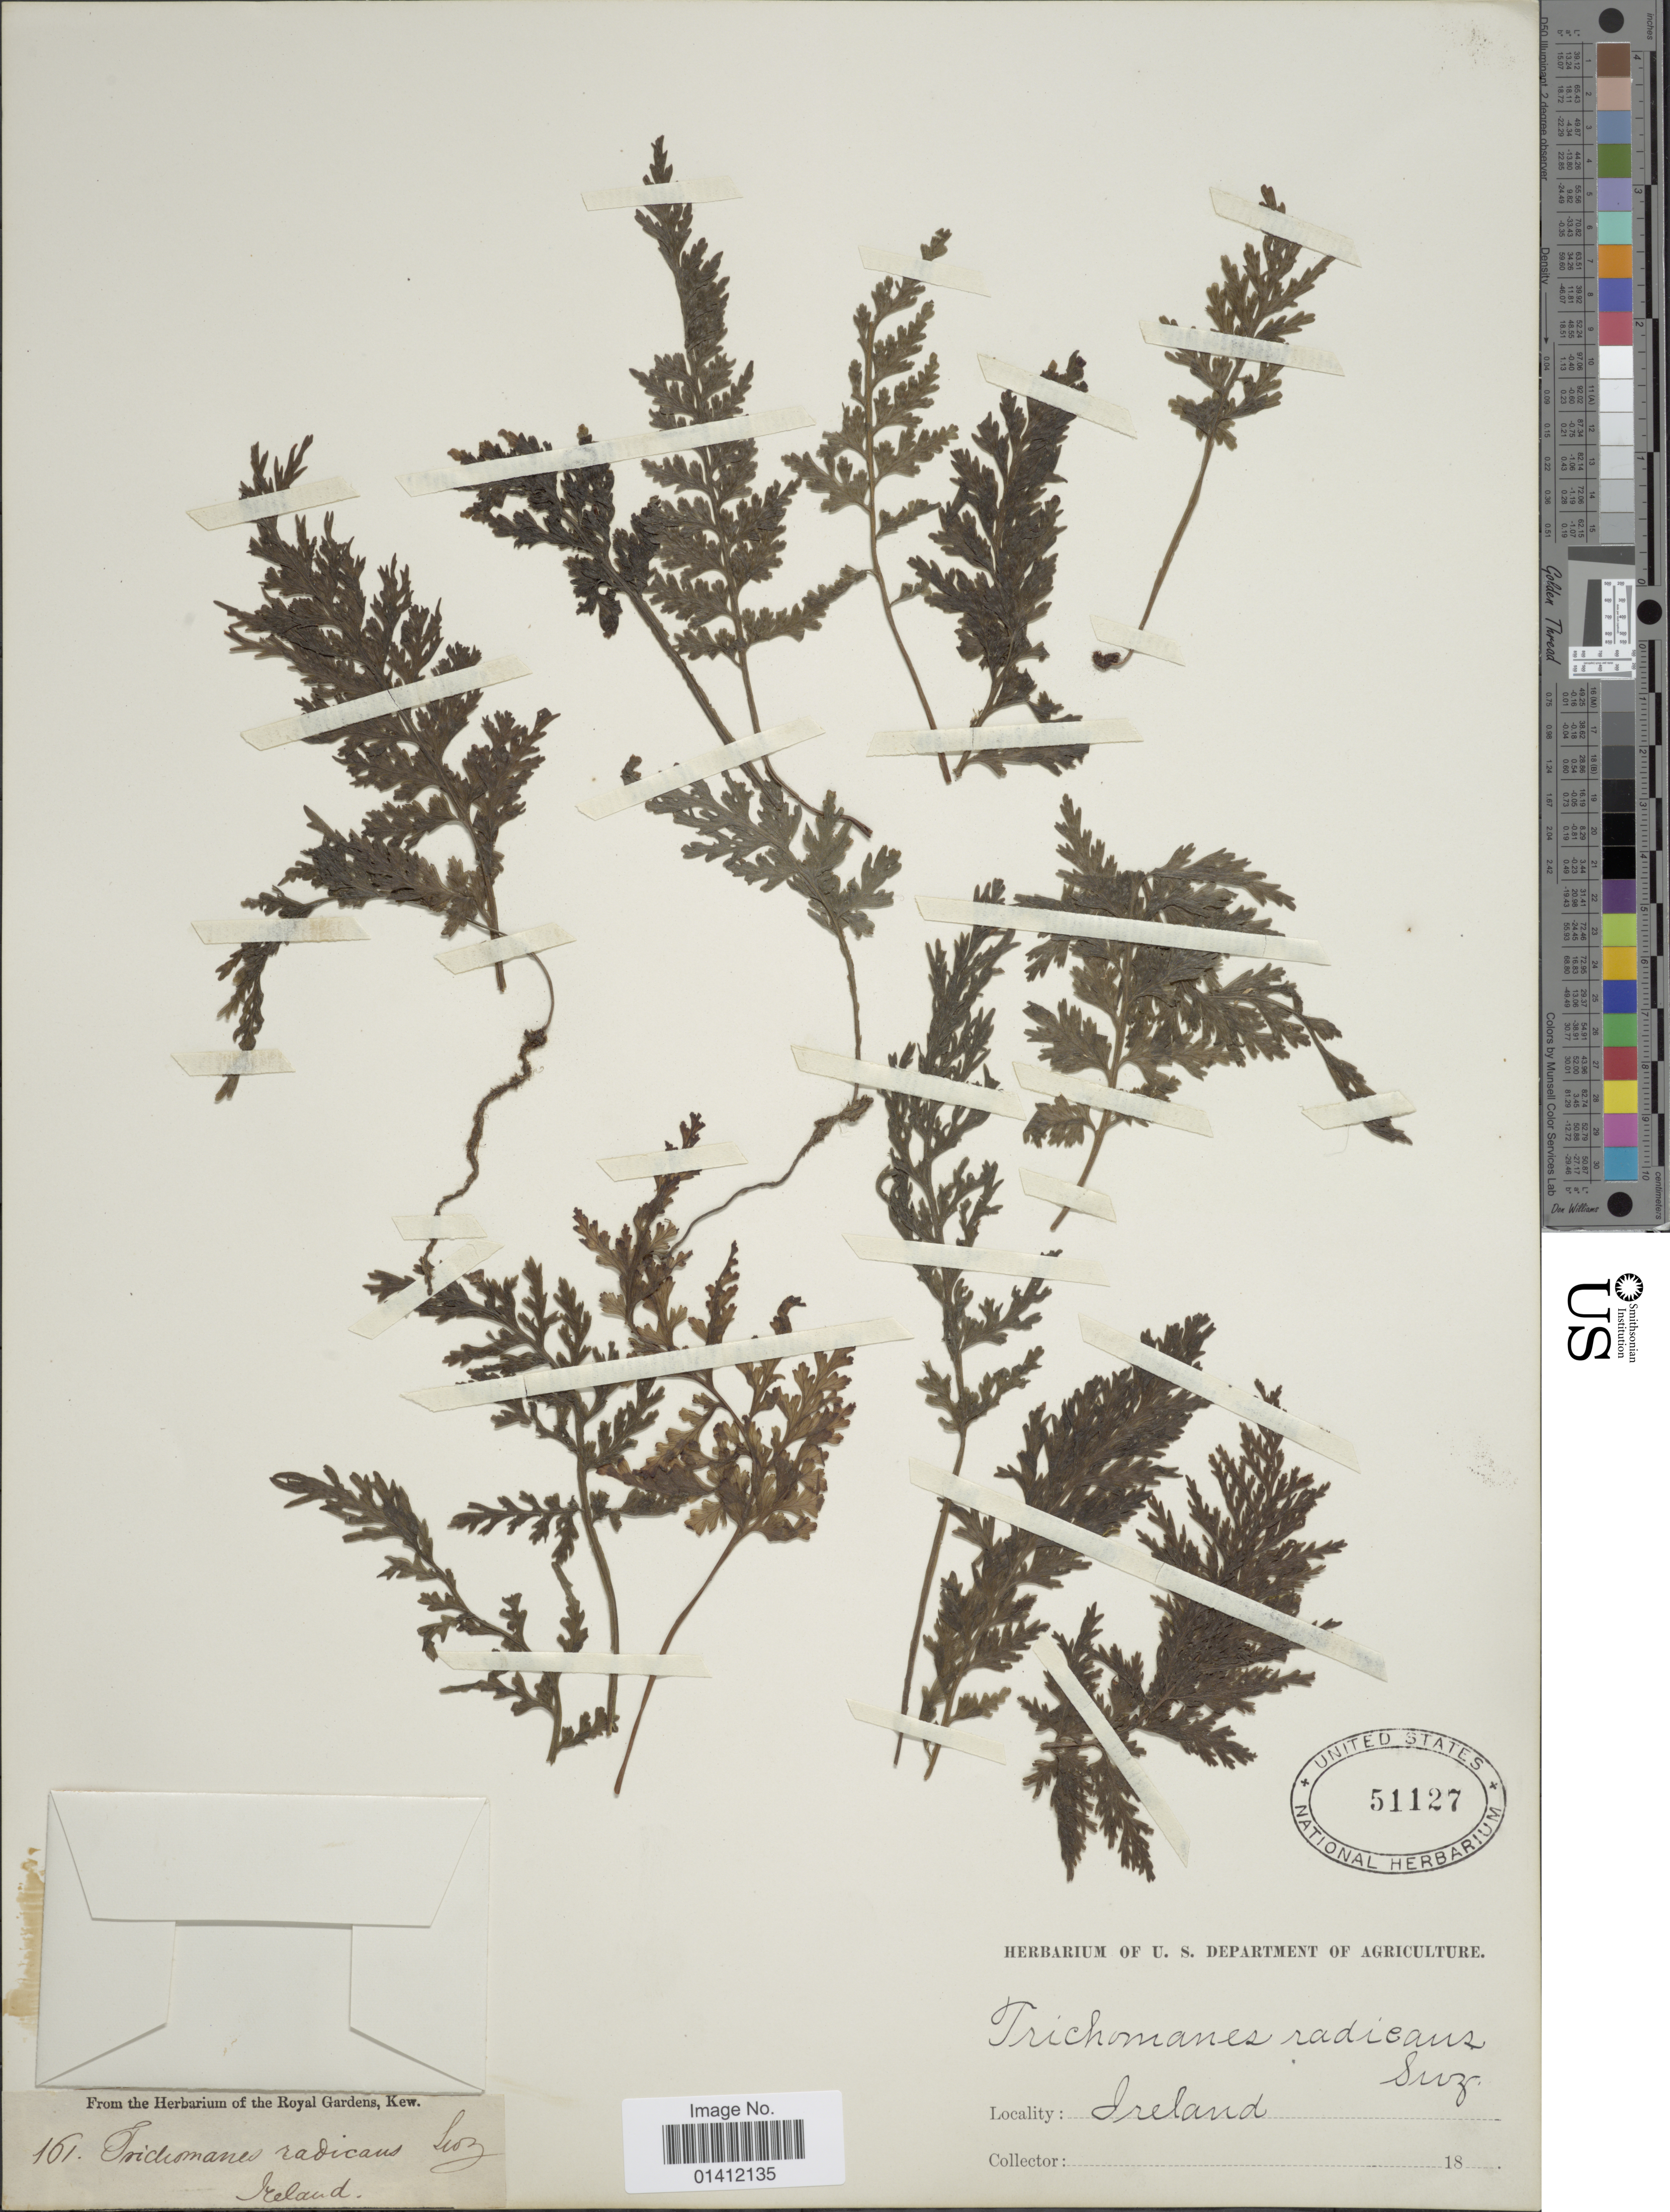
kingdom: Plantae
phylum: Tracheophyta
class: Polypodiopsida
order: Hymenophyllales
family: Hymenophyllaceae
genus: Vandenboschia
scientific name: Vandenboschia speciosa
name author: (Willd.) G. Kunkel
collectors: Royal Botanic Gardens (Kew)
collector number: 161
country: Ireland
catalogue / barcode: US 51127